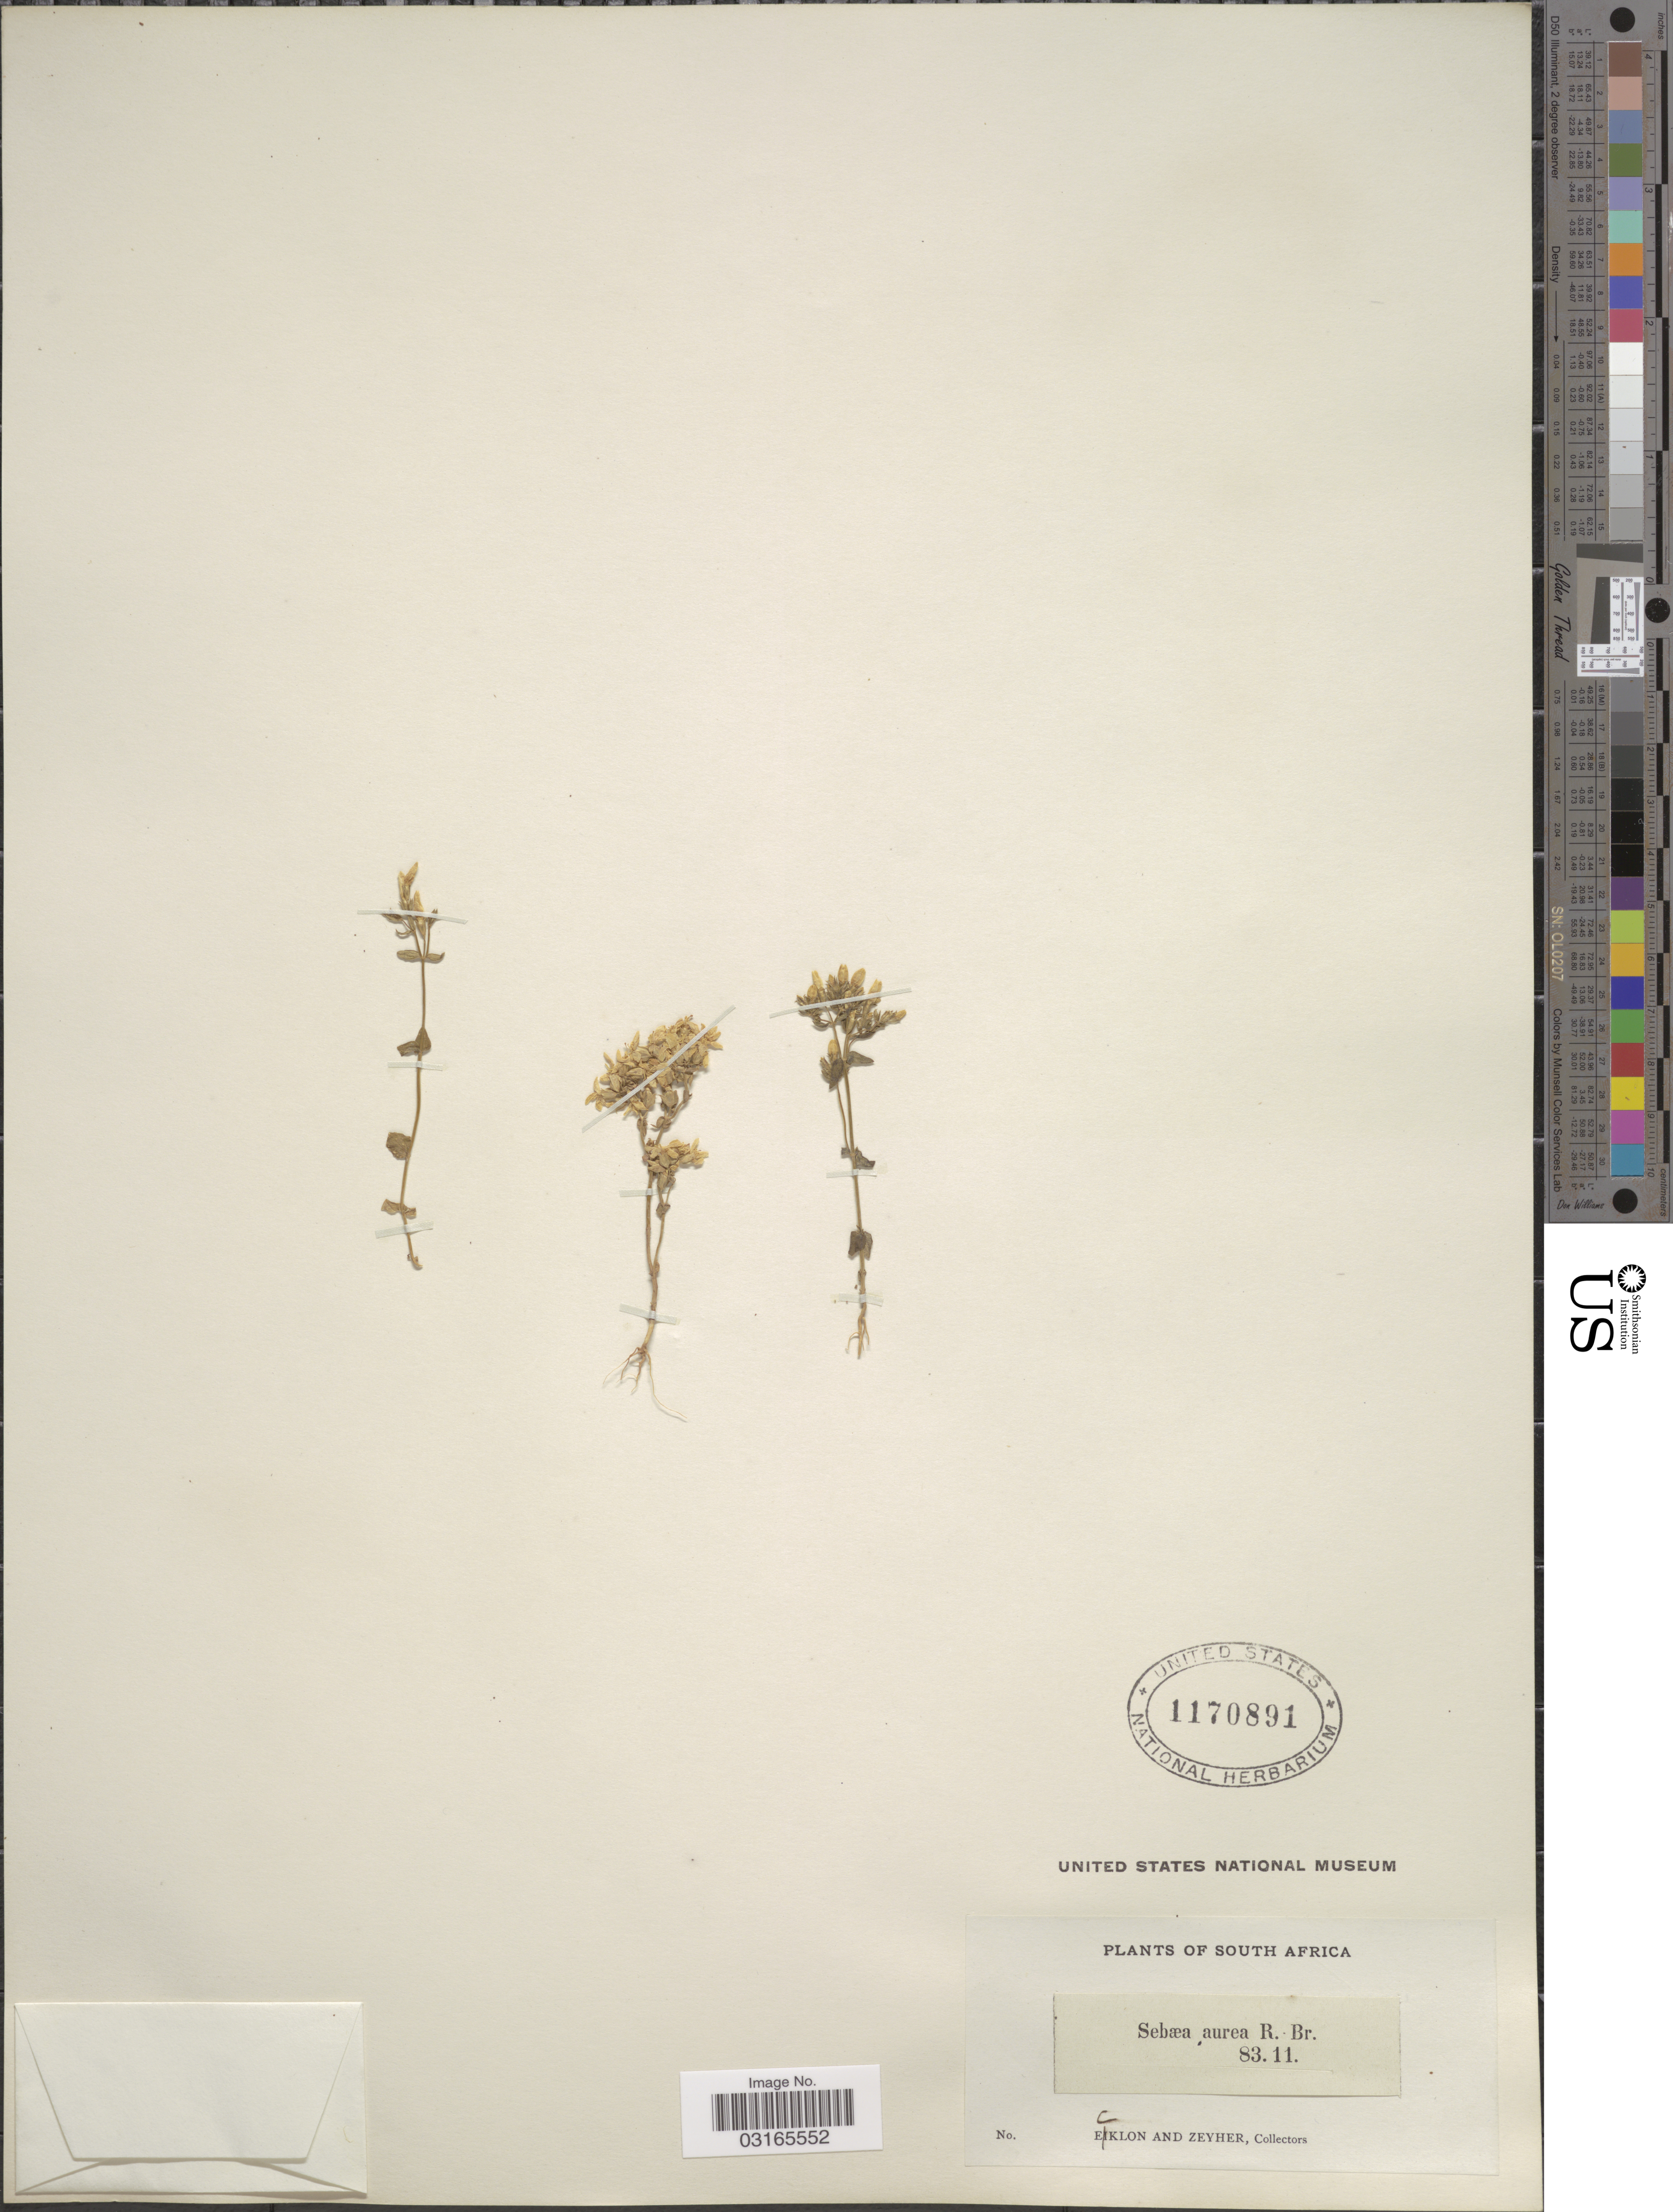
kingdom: Plantae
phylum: Tracheophyta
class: Magnoliopsida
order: Gentianales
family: Gentianaceae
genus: Sebaea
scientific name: Sebaea aurea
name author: (L. f.) A. Roem. & Schult.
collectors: -. Ecklon & -. Zeyher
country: South Africa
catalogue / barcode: US 1170891